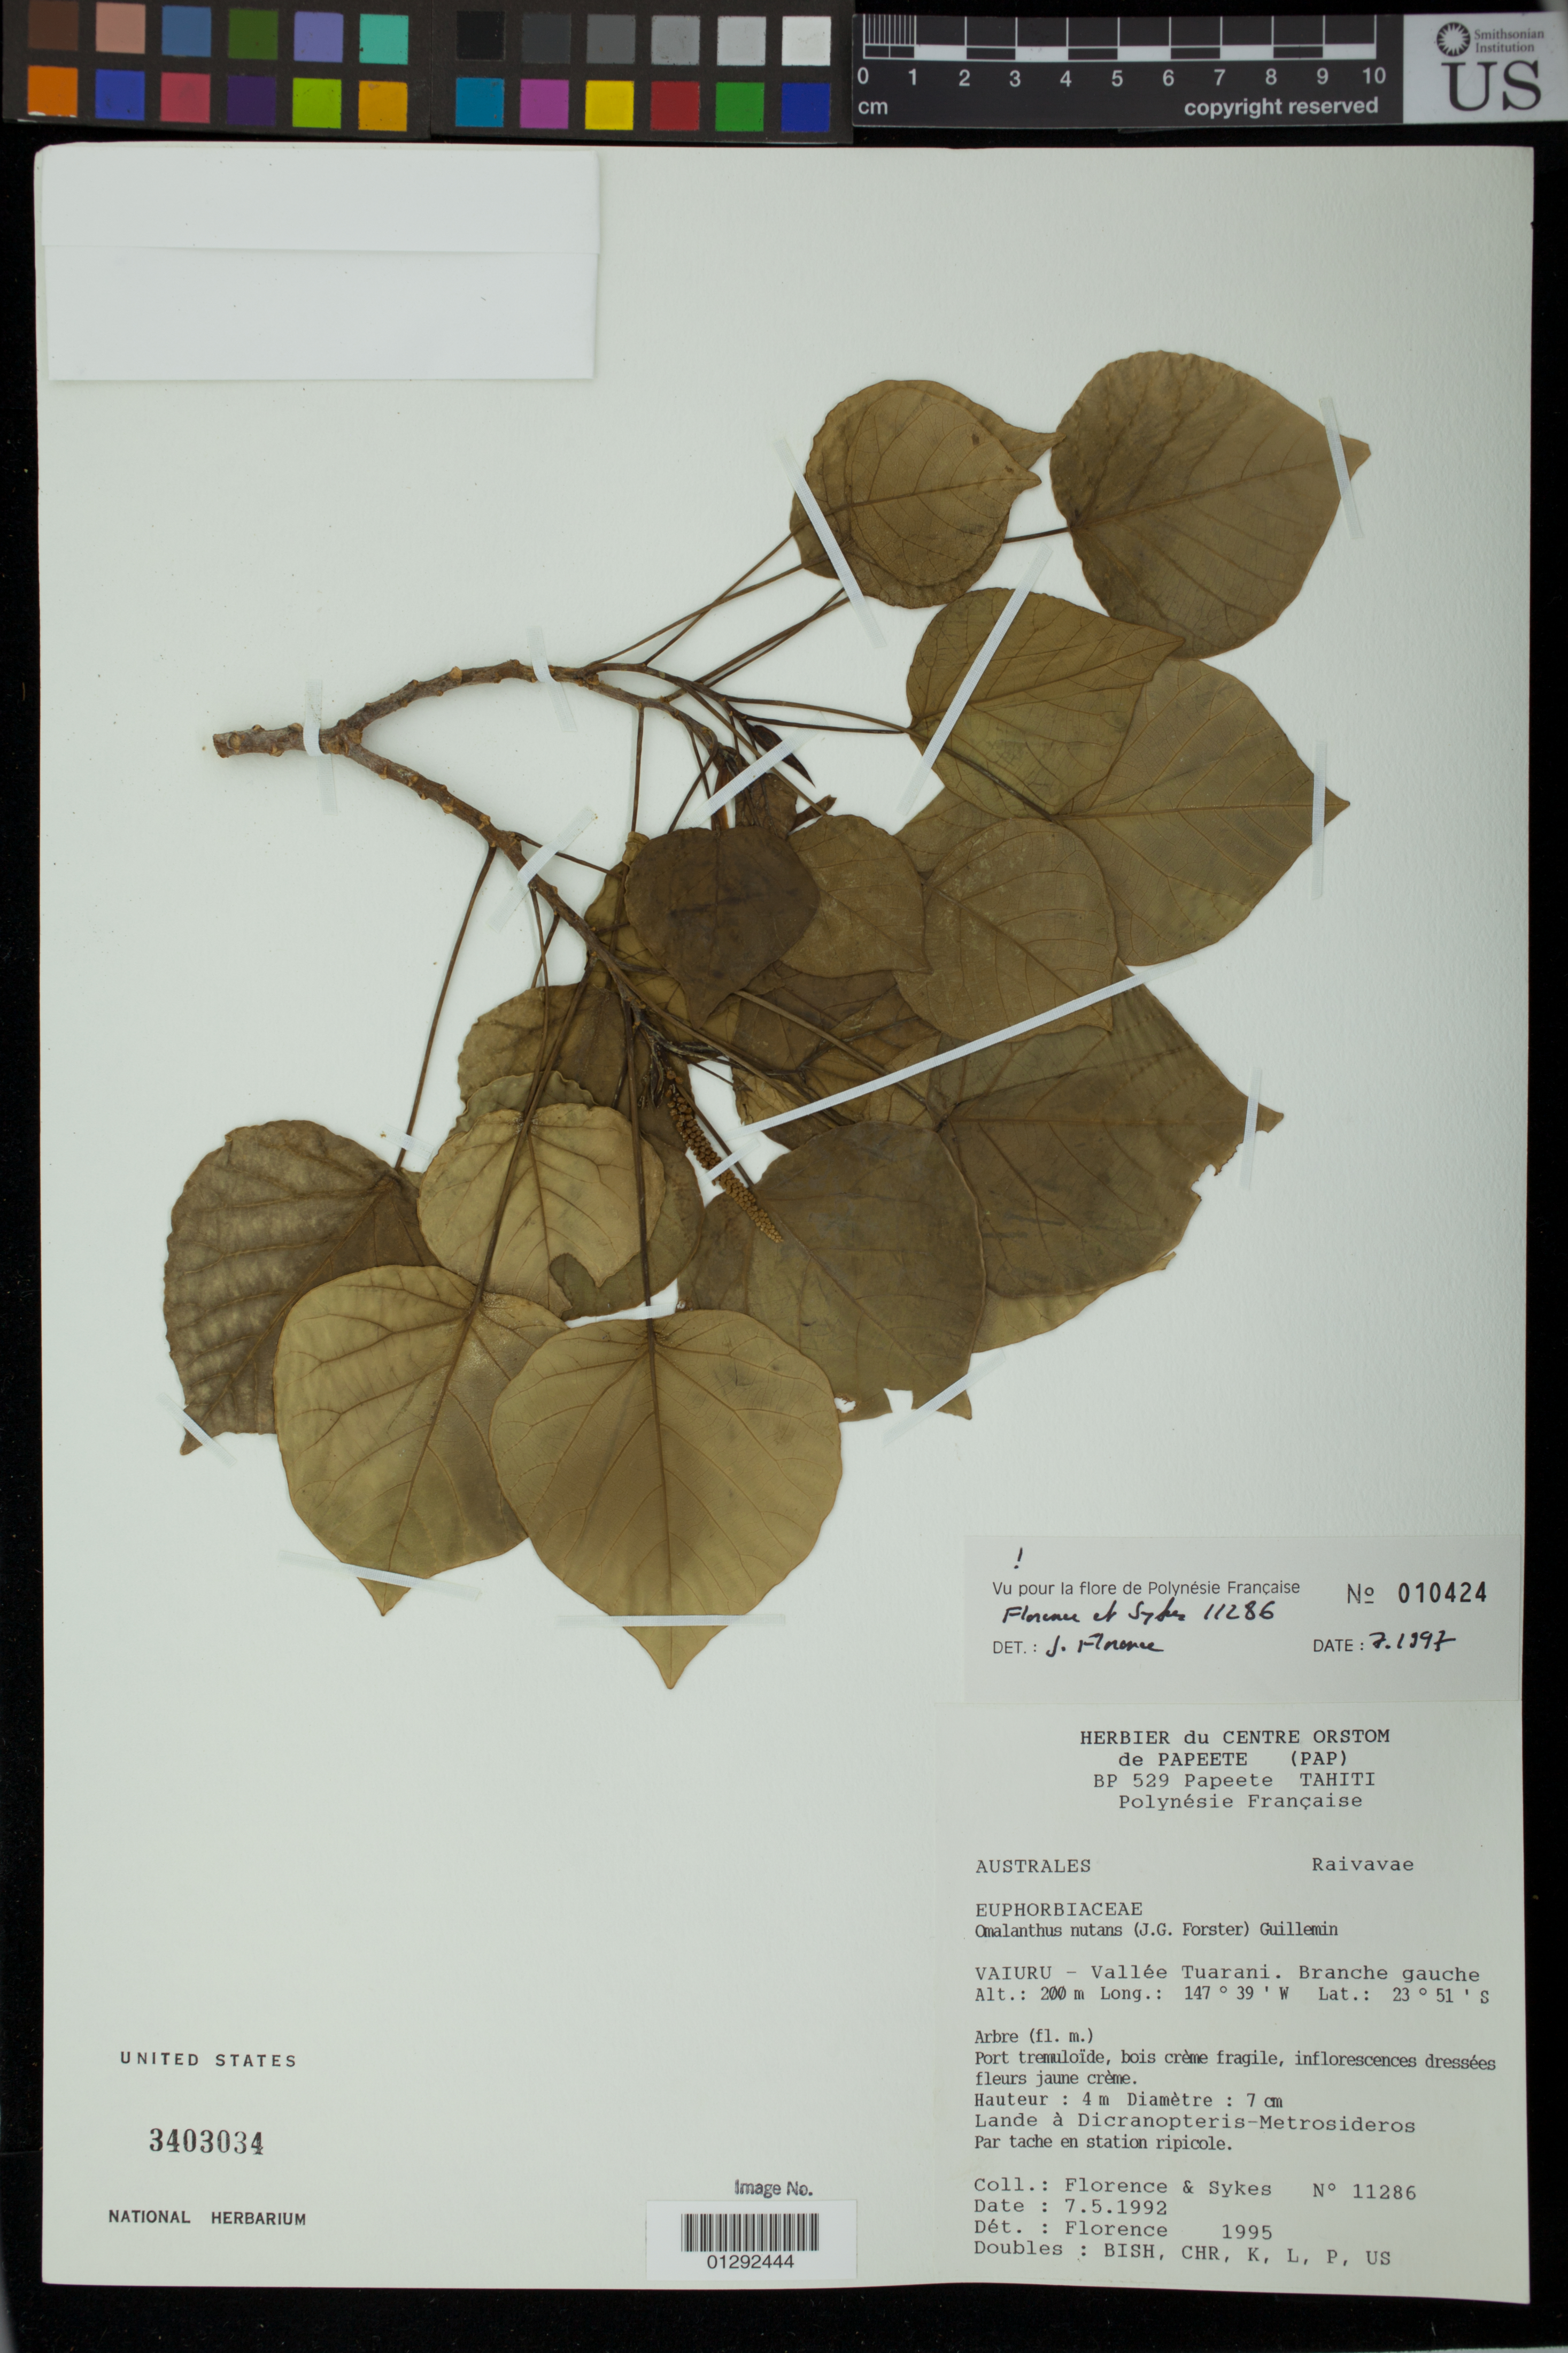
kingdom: Plantae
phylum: Tracheophyta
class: Magnoliopsida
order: Malpighiales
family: Euphorbiaceae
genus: Homalanthus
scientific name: Homalanthus nutans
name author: (G. Forst.) Guill.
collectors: -. Florence & Sykes, --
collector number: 11286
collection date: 1992-05-07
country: French Polynesia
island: Raivavae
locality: Raivavae. Vaiuru - Vallee Tuarani.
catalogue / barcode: US 3403034